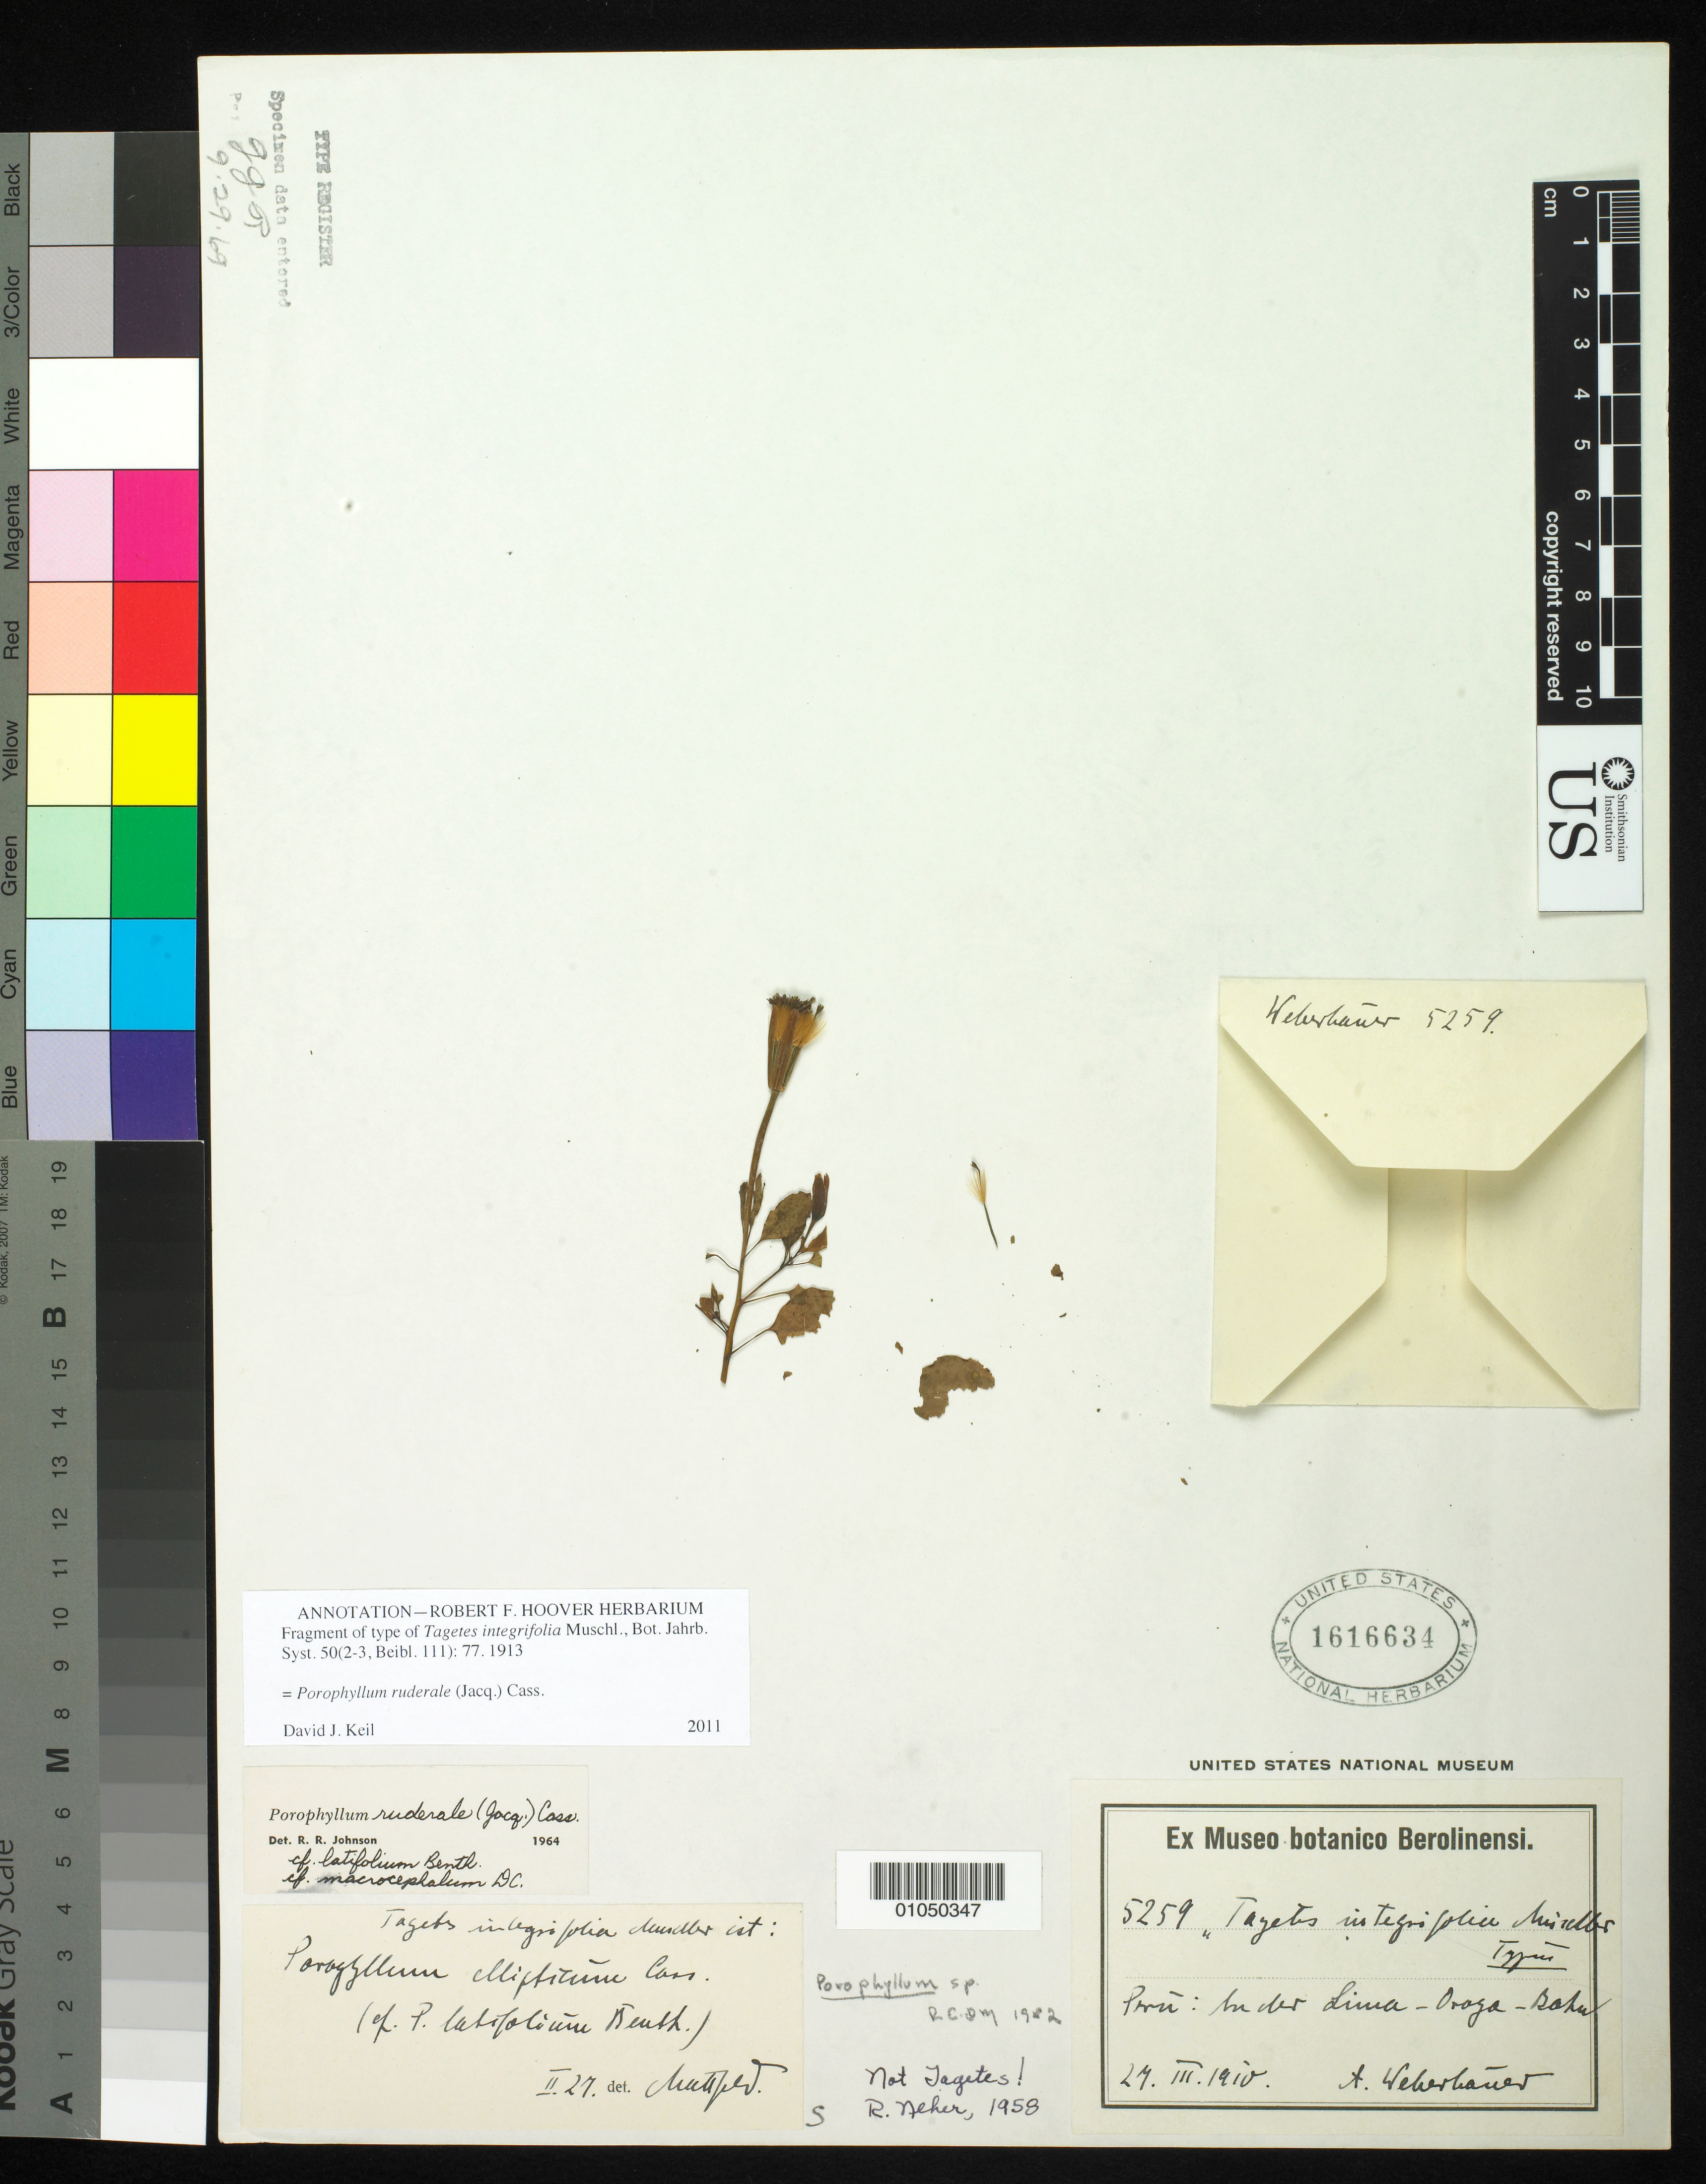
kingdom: Plantae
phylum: Tracheophyta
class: Magnoliopsida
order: Asterales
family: Asteraceae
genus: Tagetes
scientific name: Tagetes integrifolia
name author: Muschl.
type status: Syntype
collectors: A. Weberbauer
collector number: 5259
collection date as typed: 27 Mar 1910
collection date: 1910-03-27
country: Peru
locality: above San Bartolome, between Lima and Oroyam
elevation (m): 1500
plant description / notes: Fragmentary material of type specimen ex herb. Berlin.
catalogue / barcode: US 1616634